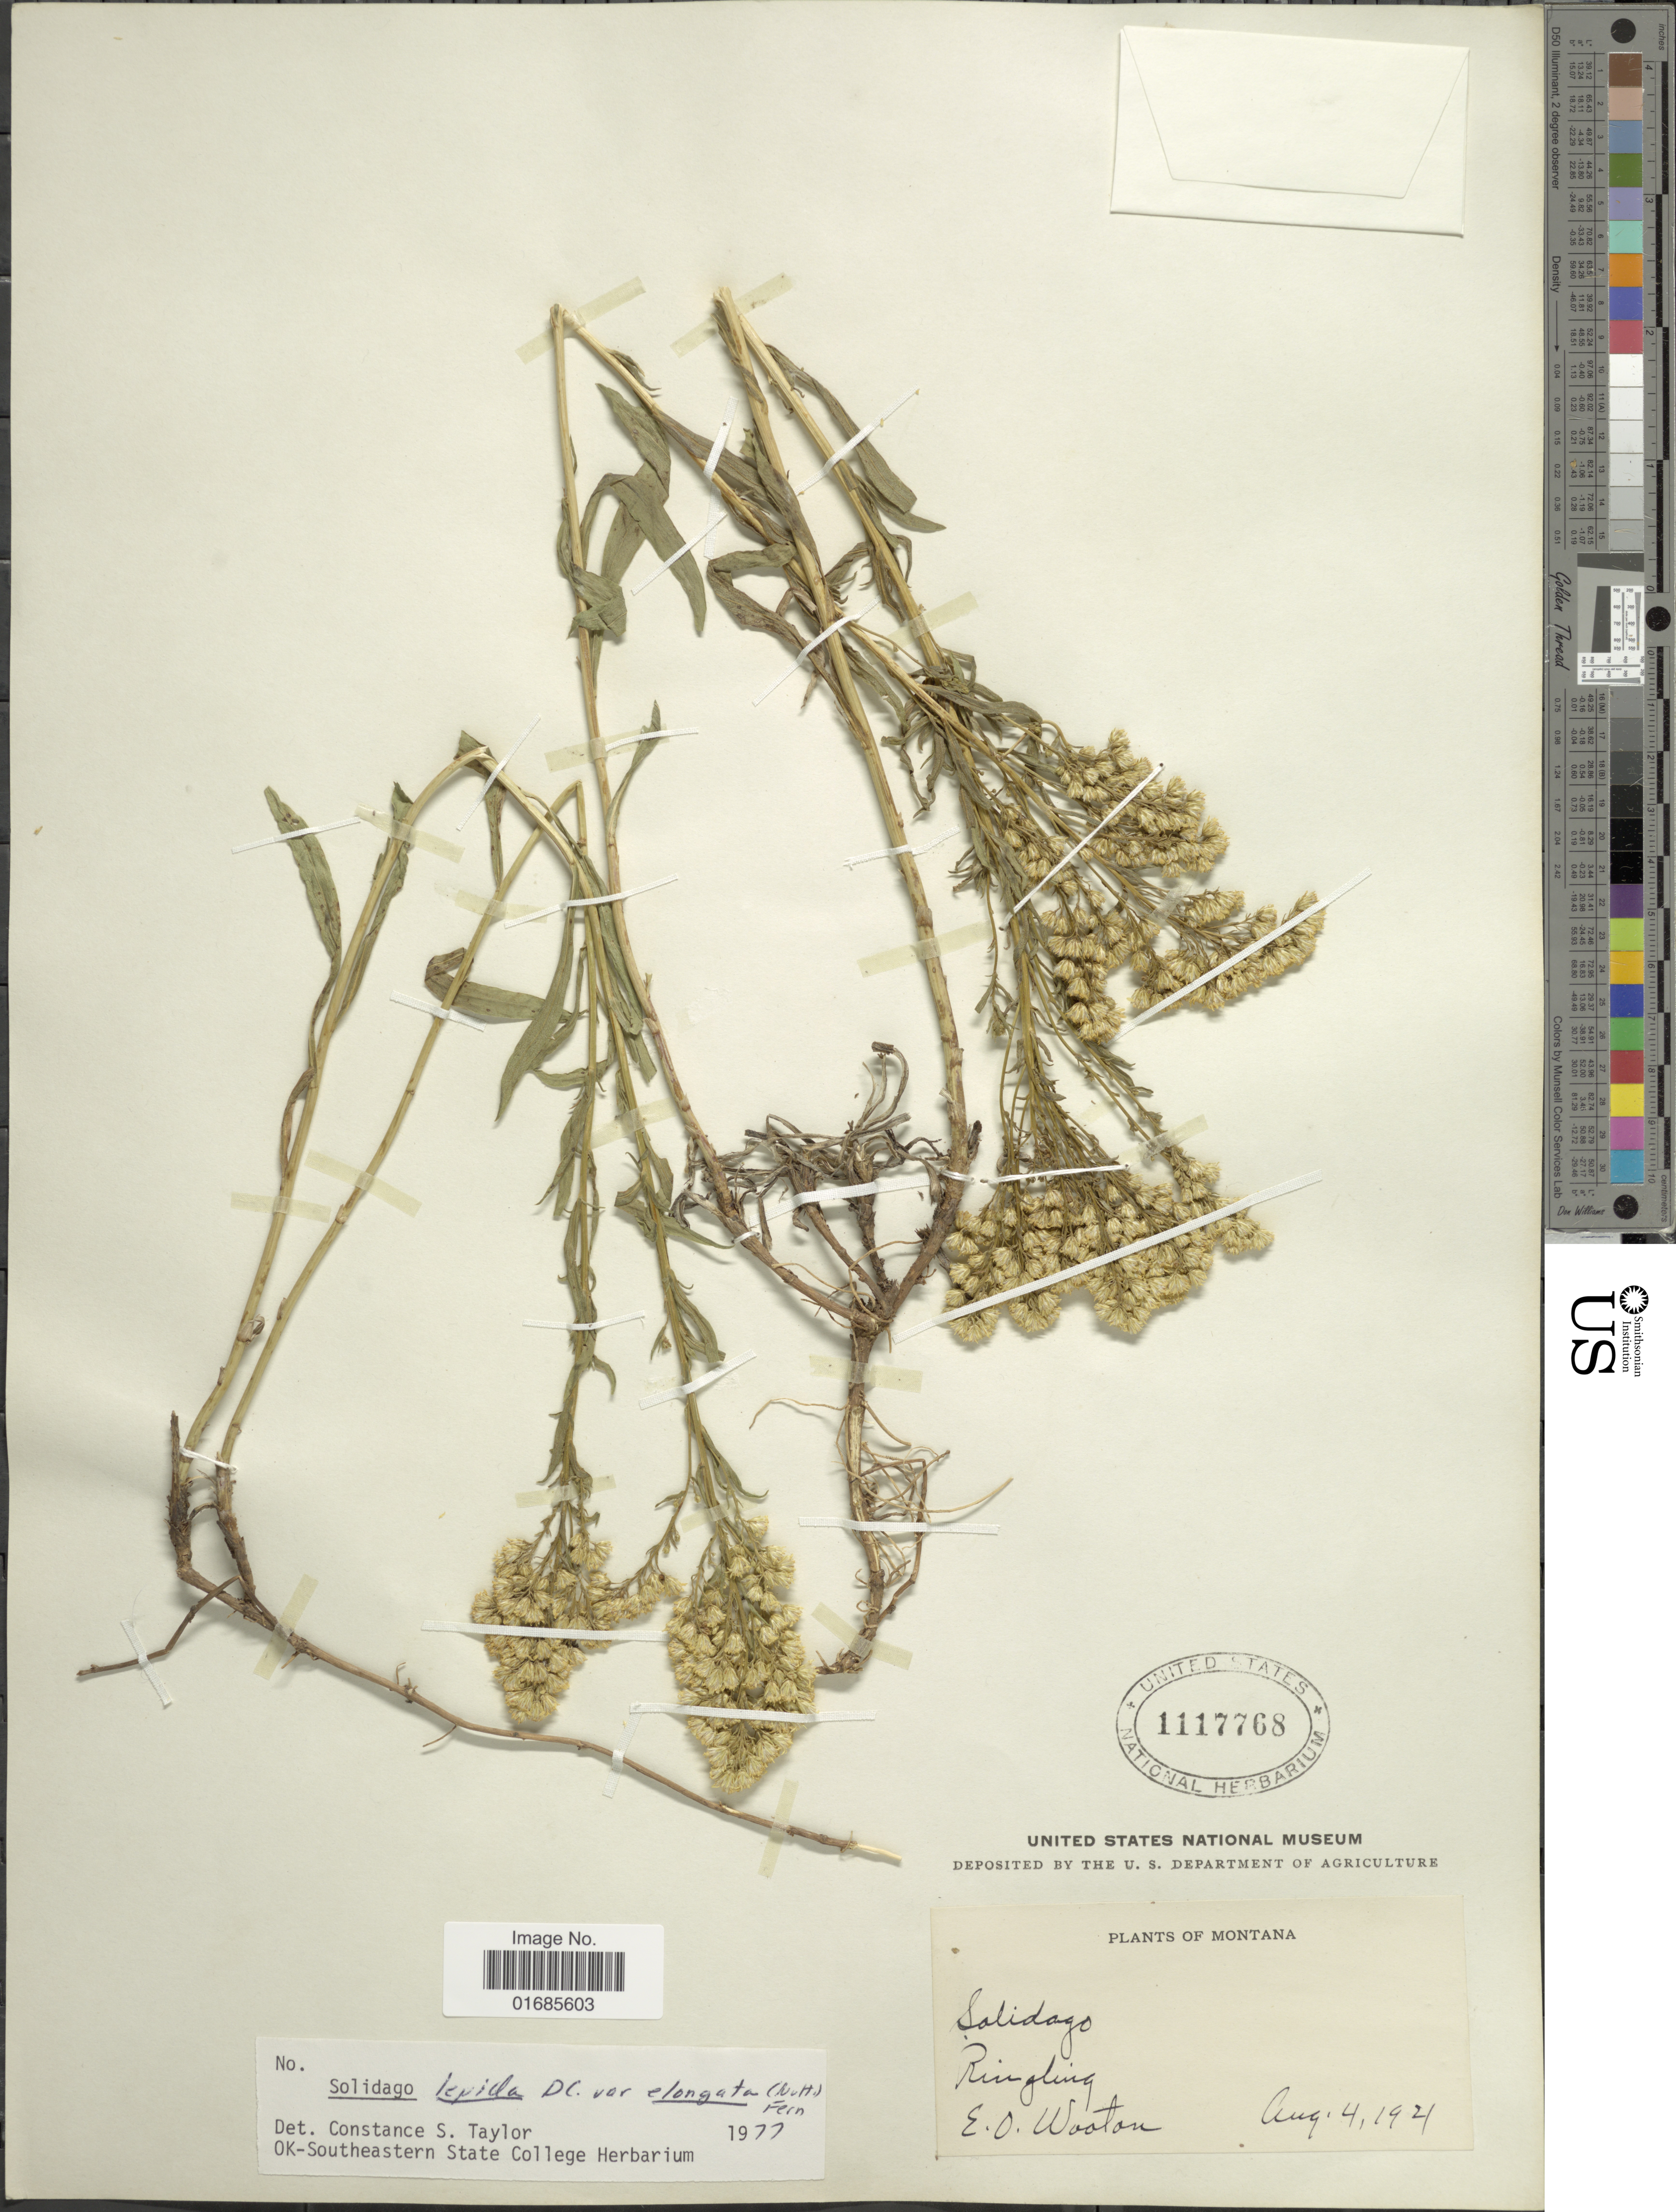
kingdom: Plantae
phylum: Tracheophyta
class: Magnoliopsida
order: Asterales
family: Asteraceae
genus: Solidago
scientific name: Solidago canadensis var. salebrosa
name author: (Piper) M.E. Jones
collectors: E. O. Wooton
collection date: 1921-08-04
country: United States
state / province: Montana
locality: Ringling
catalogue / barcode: US 1117768